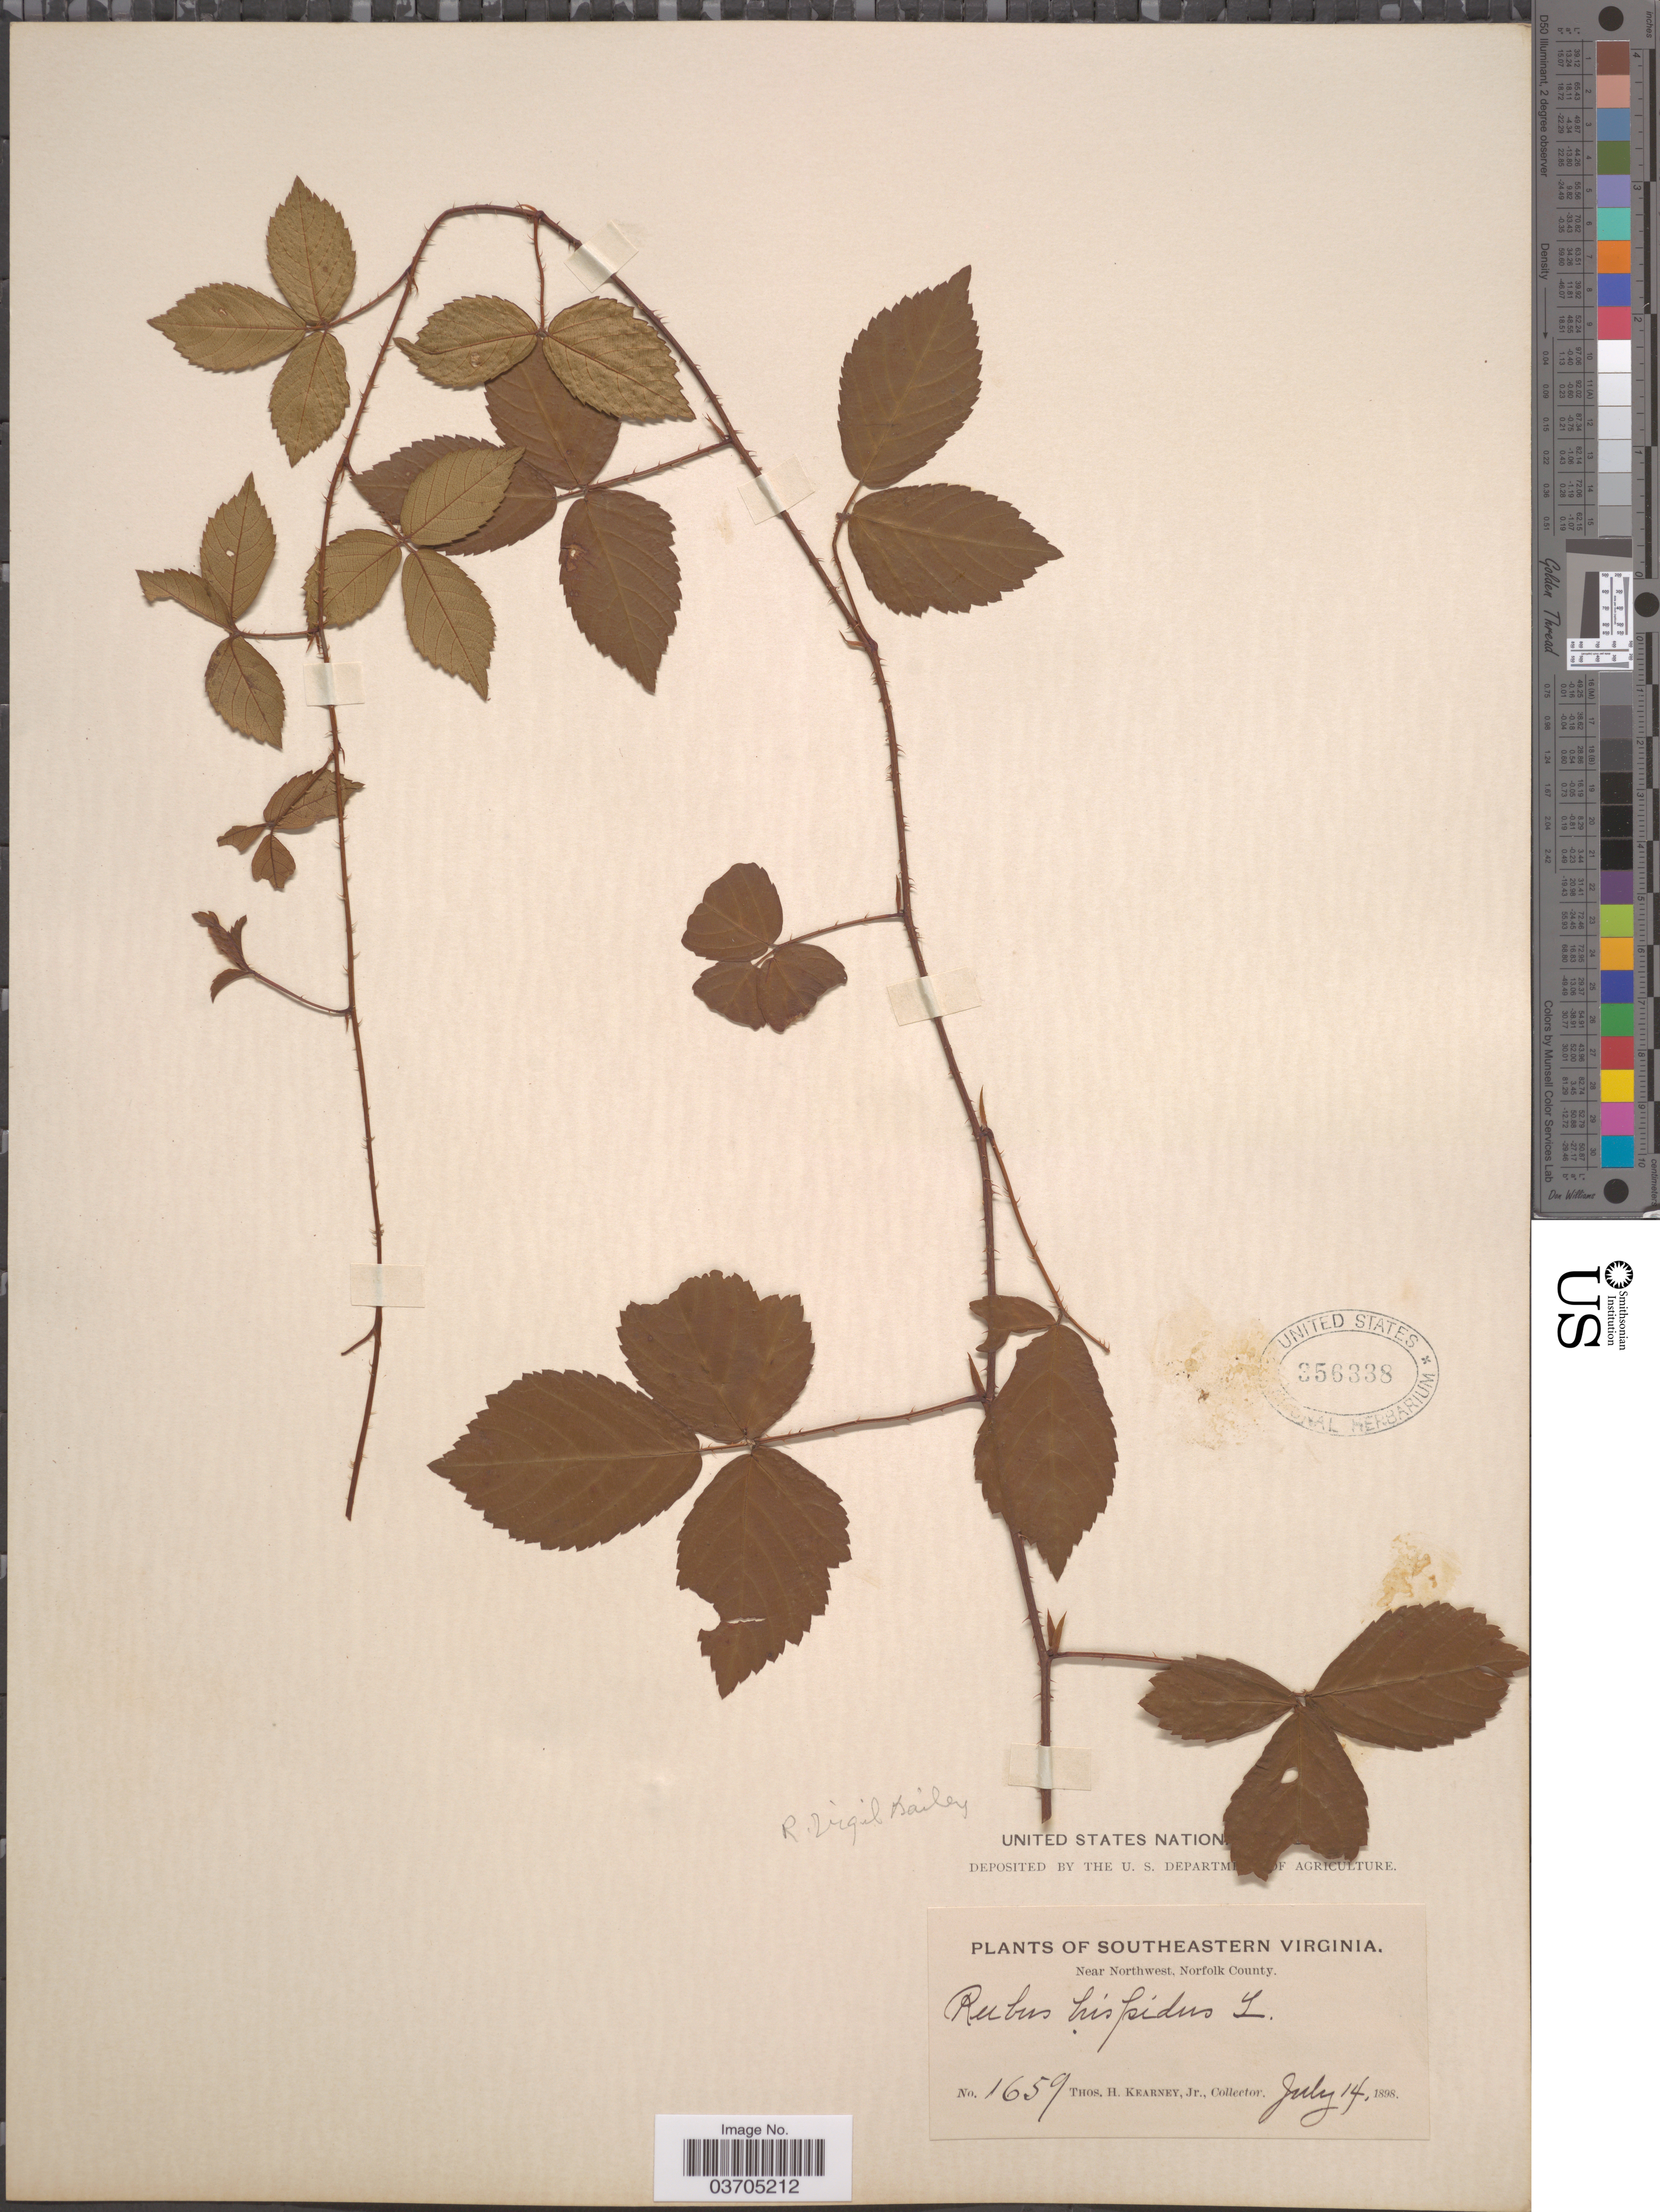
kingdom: Plantae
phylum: Tracheophyta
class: Magnoliopsida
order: Rosales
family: Rosaceae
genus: Rubus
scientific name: Rubus hispidus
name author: L.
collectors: T. H. Kearney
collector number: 1659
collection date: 1898-07-14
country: United States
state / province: Virginia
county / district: City of Norfolk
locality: Southeastern Virginia, Near Northwest, Norfolk County.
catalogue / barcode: US 356338